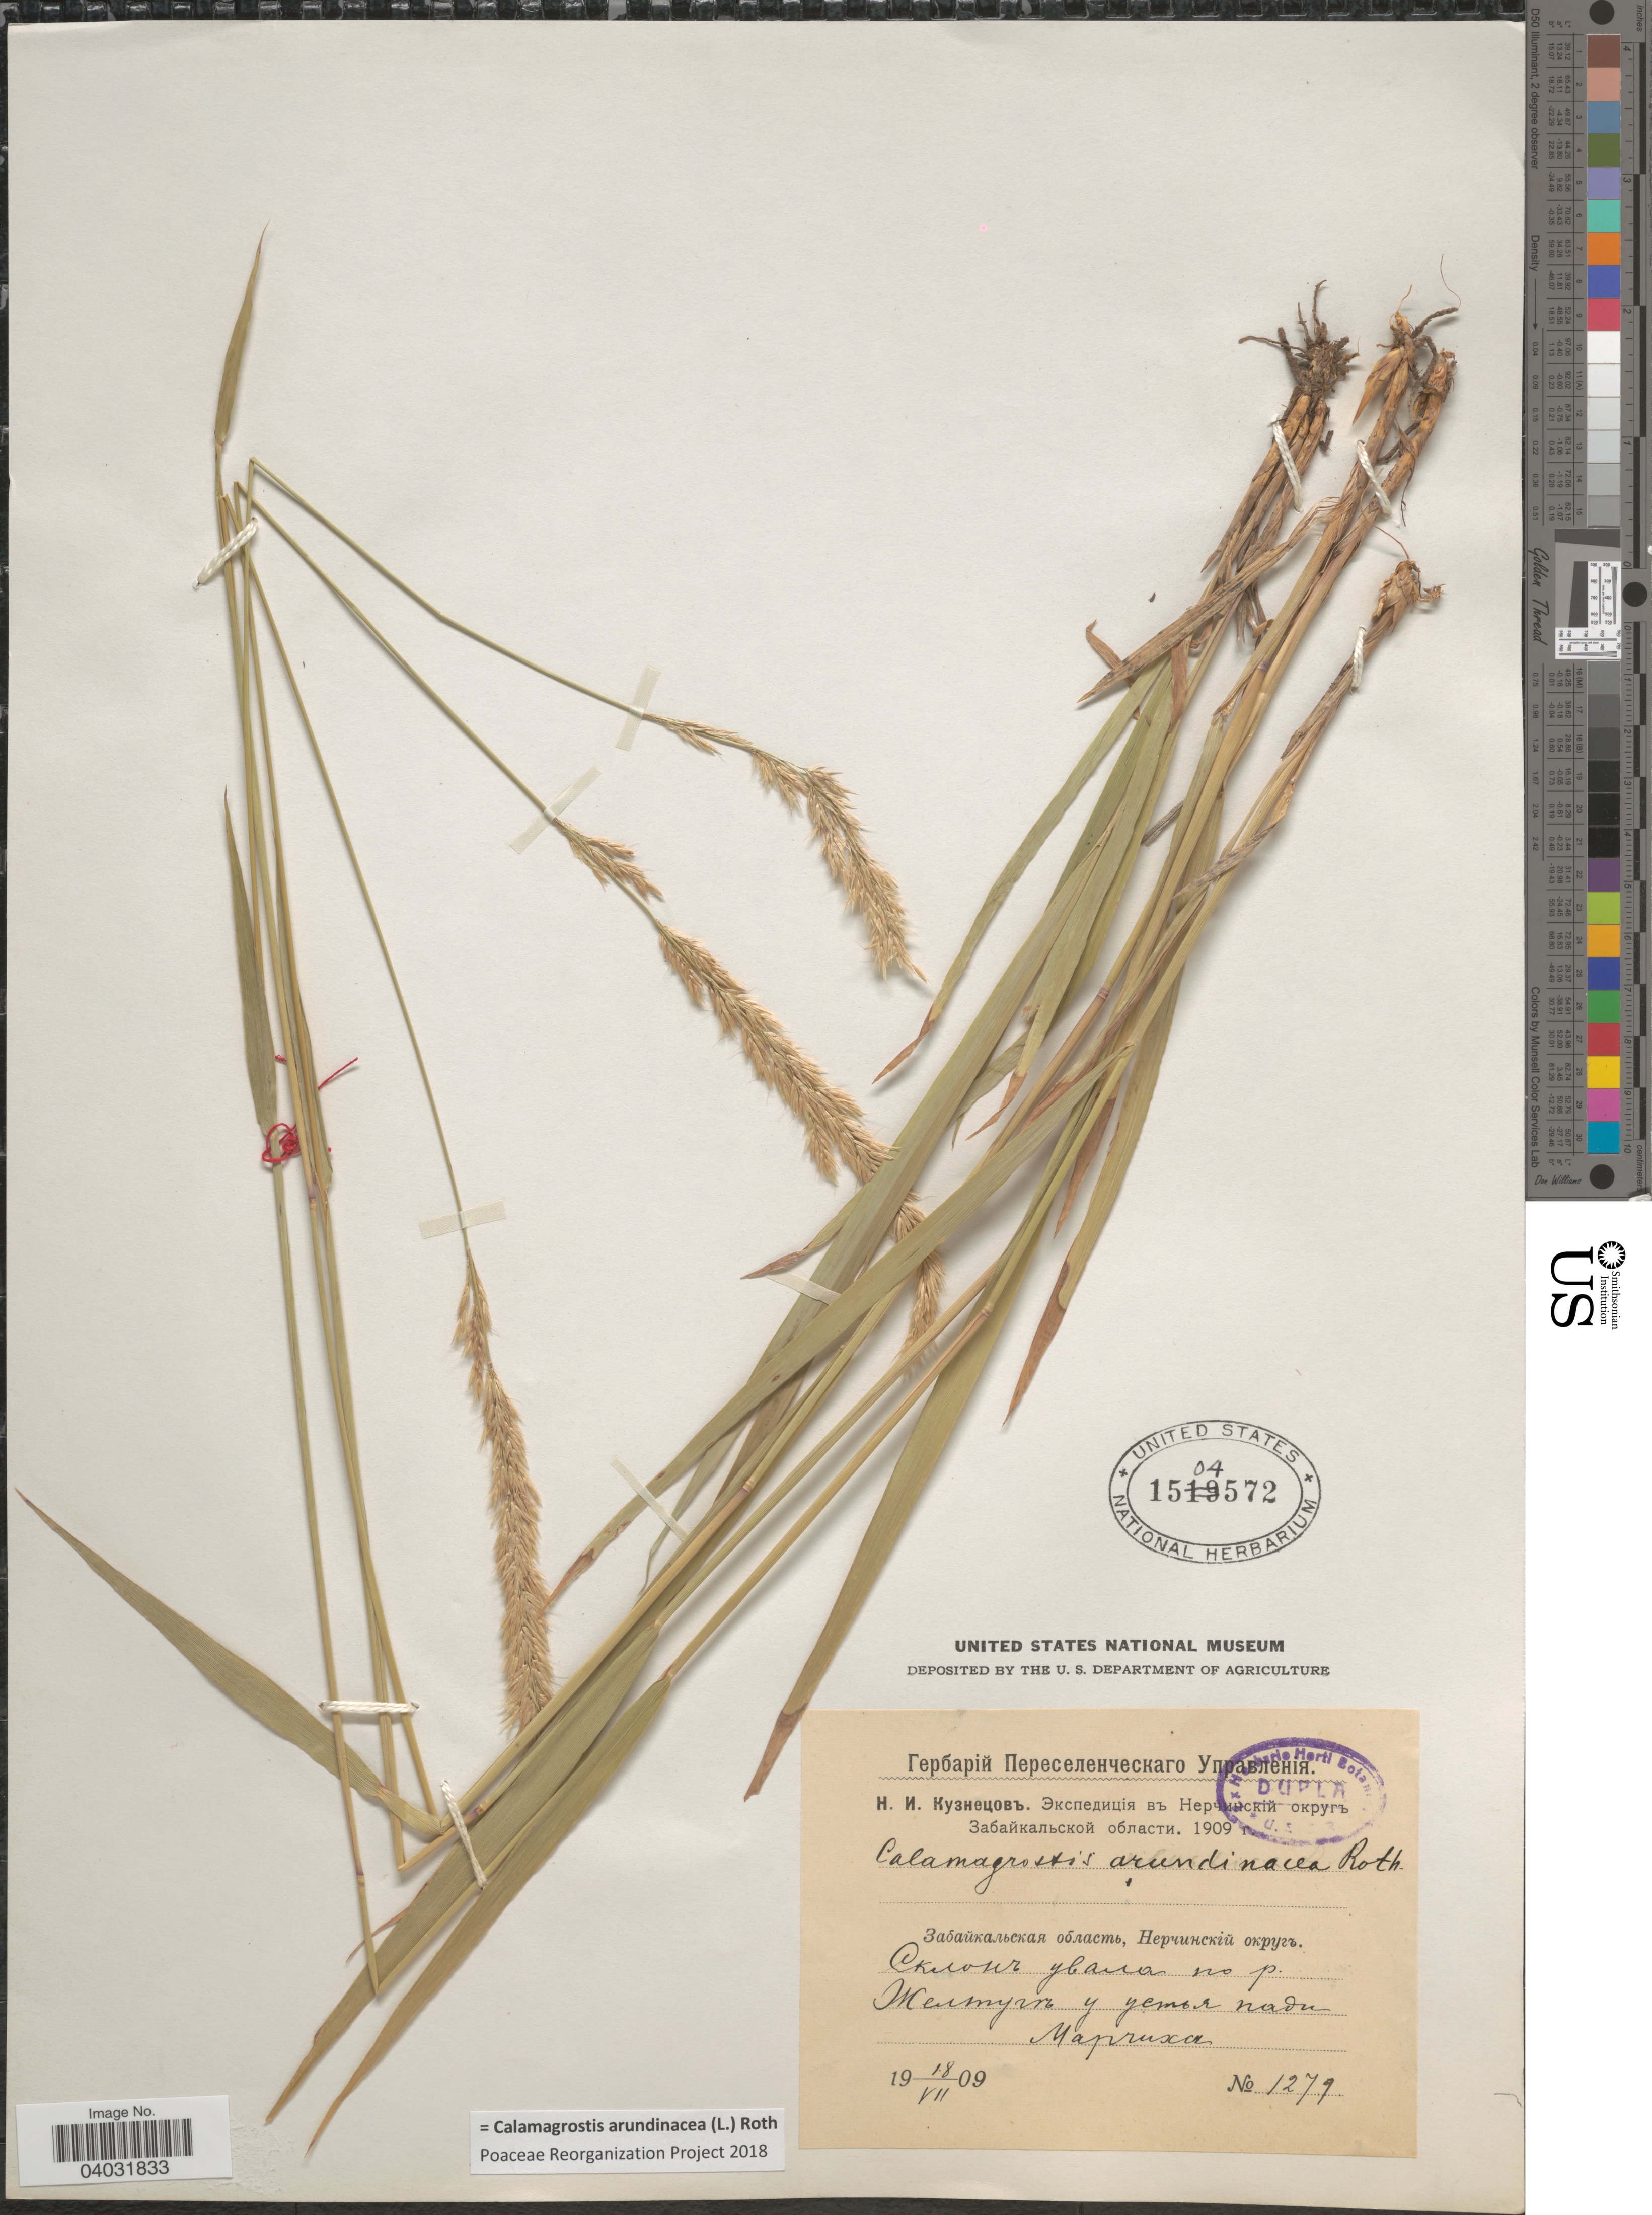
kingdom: Plantae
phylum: Tracheophyta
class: Liliopsida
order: Poales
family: Poaceae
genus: Calamagrostis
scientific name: Calamagrostis arundinacea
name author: (L.) Roth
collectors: N. Kuznetsov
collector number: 1279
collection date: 1909-07-18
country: Russian Federation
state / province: Zabaykalsky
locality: River Zheltuga near mouth of pad Marchikha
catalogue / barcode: US 1504572